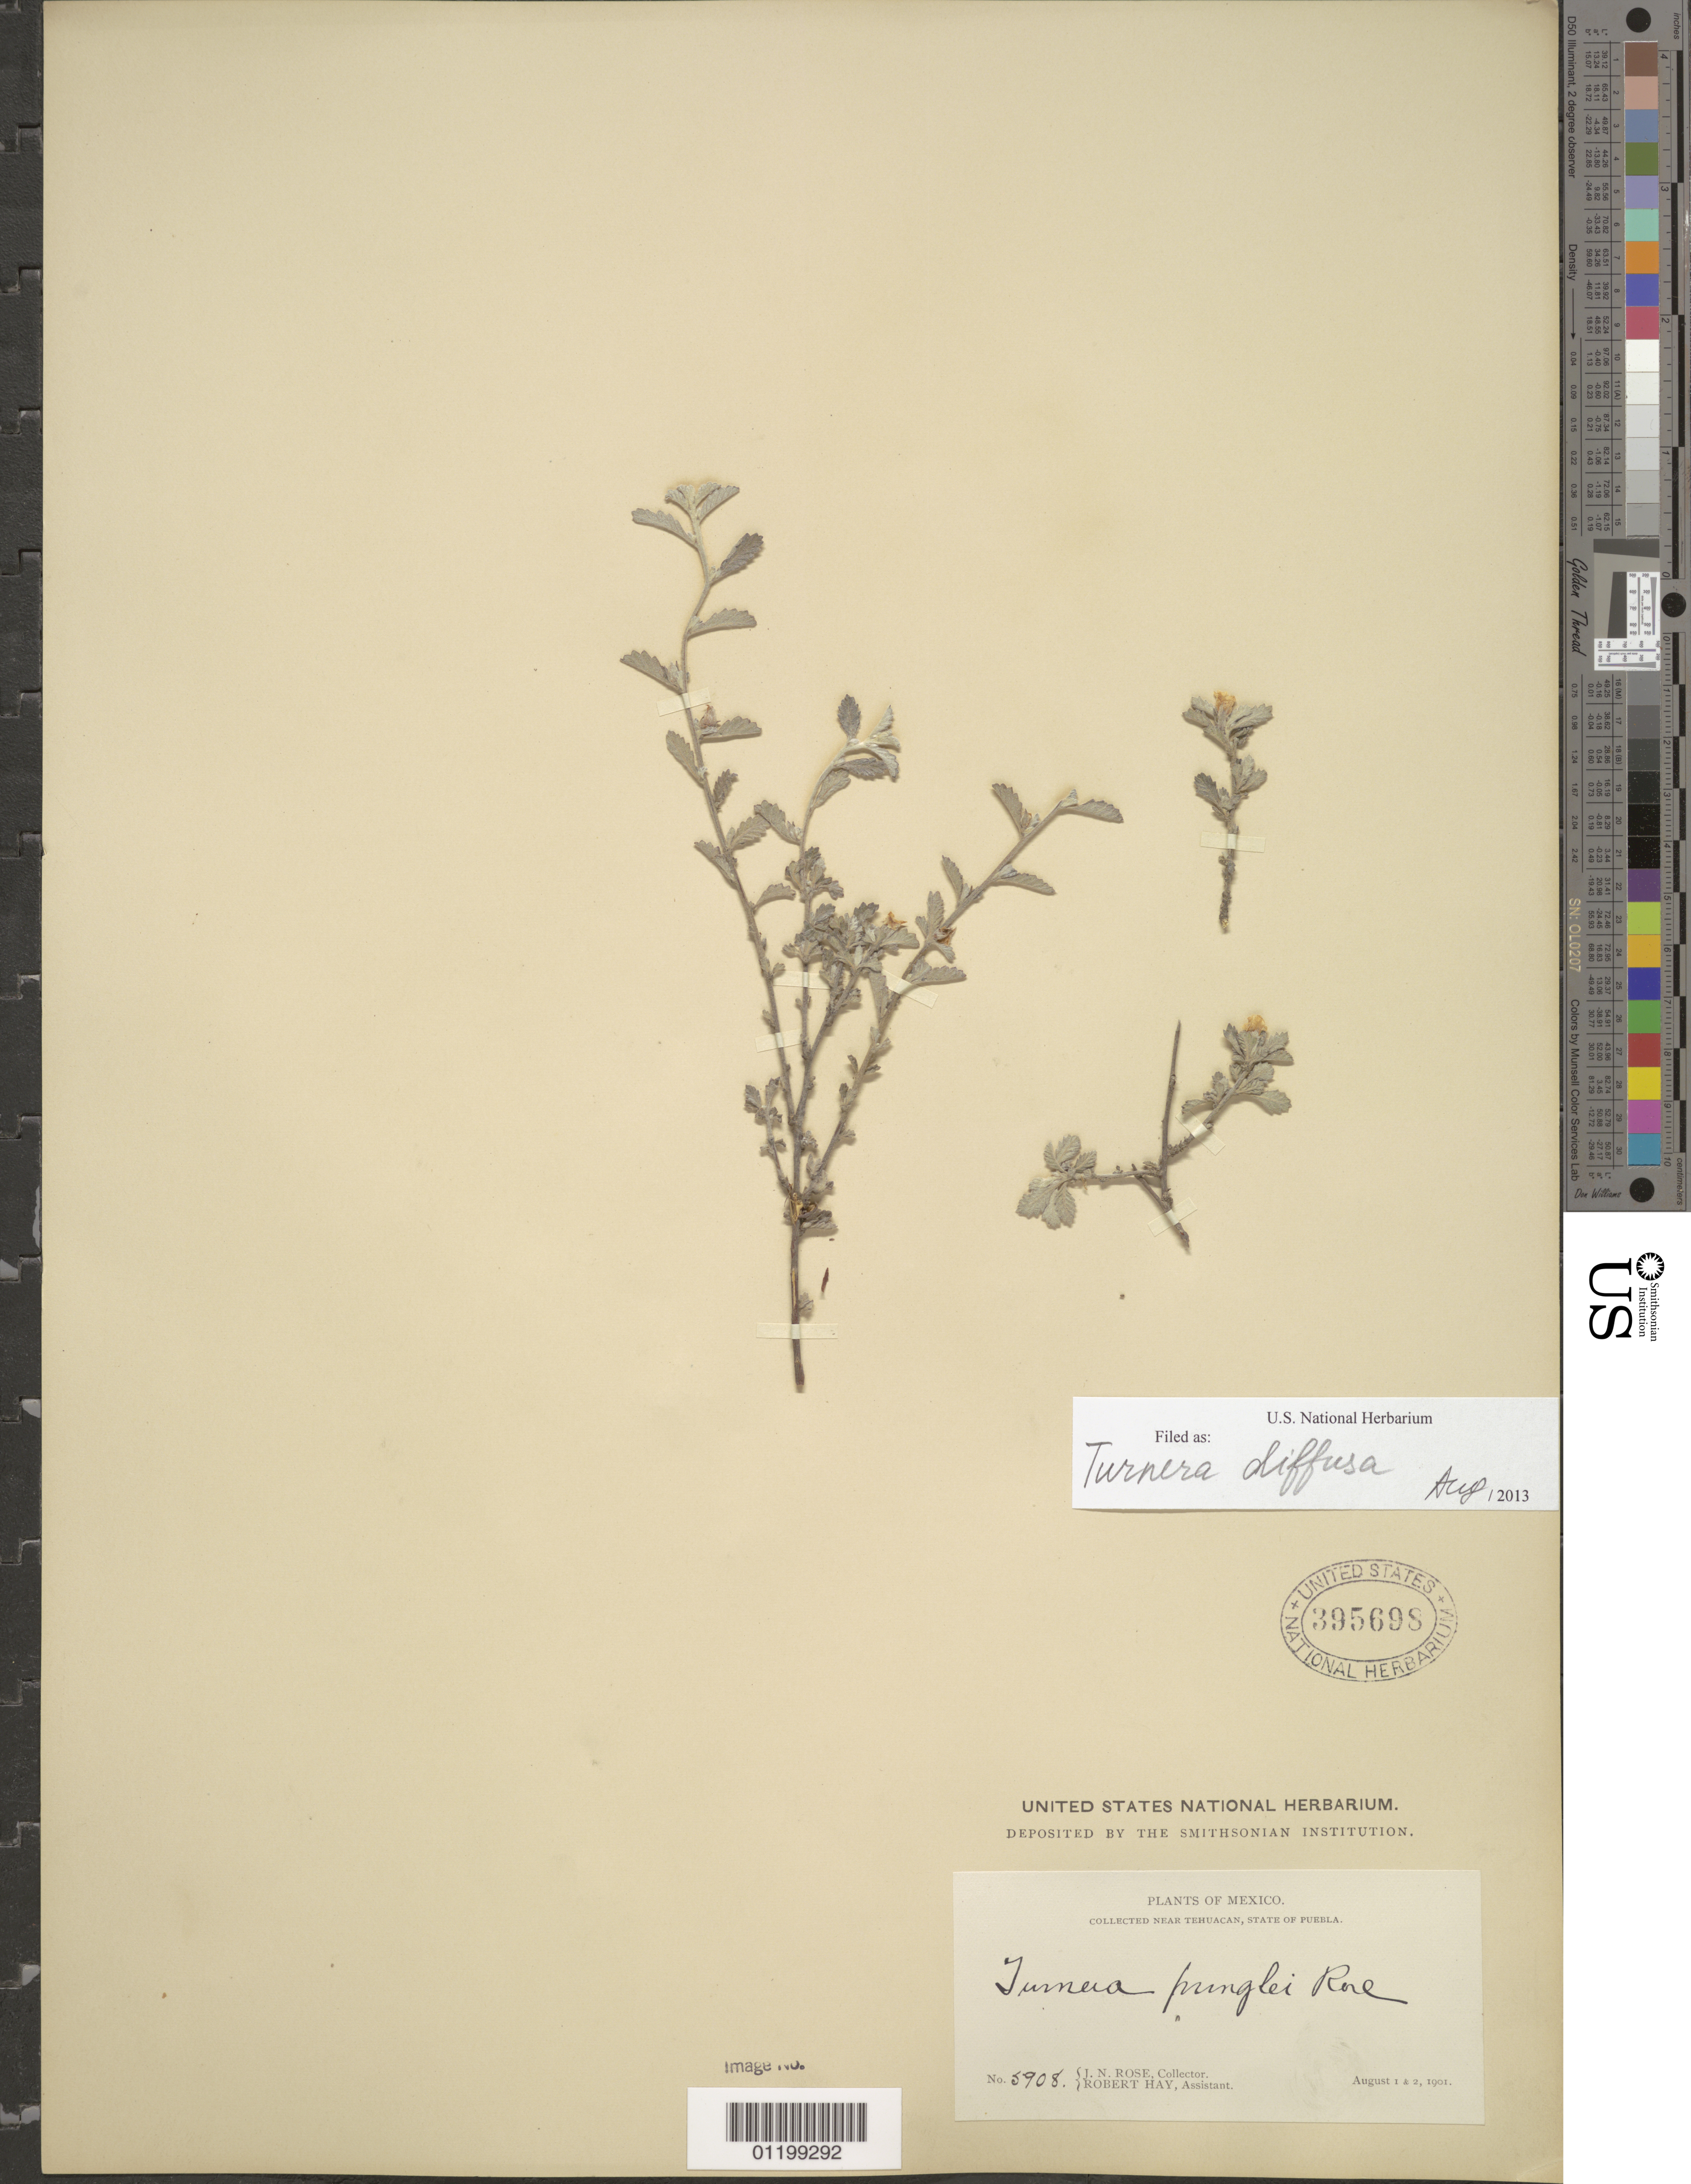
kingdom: Plantae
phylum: Tracheophyta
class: Magnoliopsida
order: Malpighiales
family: Turneraceae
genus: Turnera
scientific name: Turnera diffusa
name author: Willd. ex Schult.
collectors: J. N. Rose & R. H. Hay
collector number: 5908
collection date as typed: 01 Aug 1901 and 02 Aug 1901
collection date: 1901-08-01,1901-08-02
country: Mexico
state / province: Puebla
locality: Near Tehuacan.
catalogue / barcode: US 395698